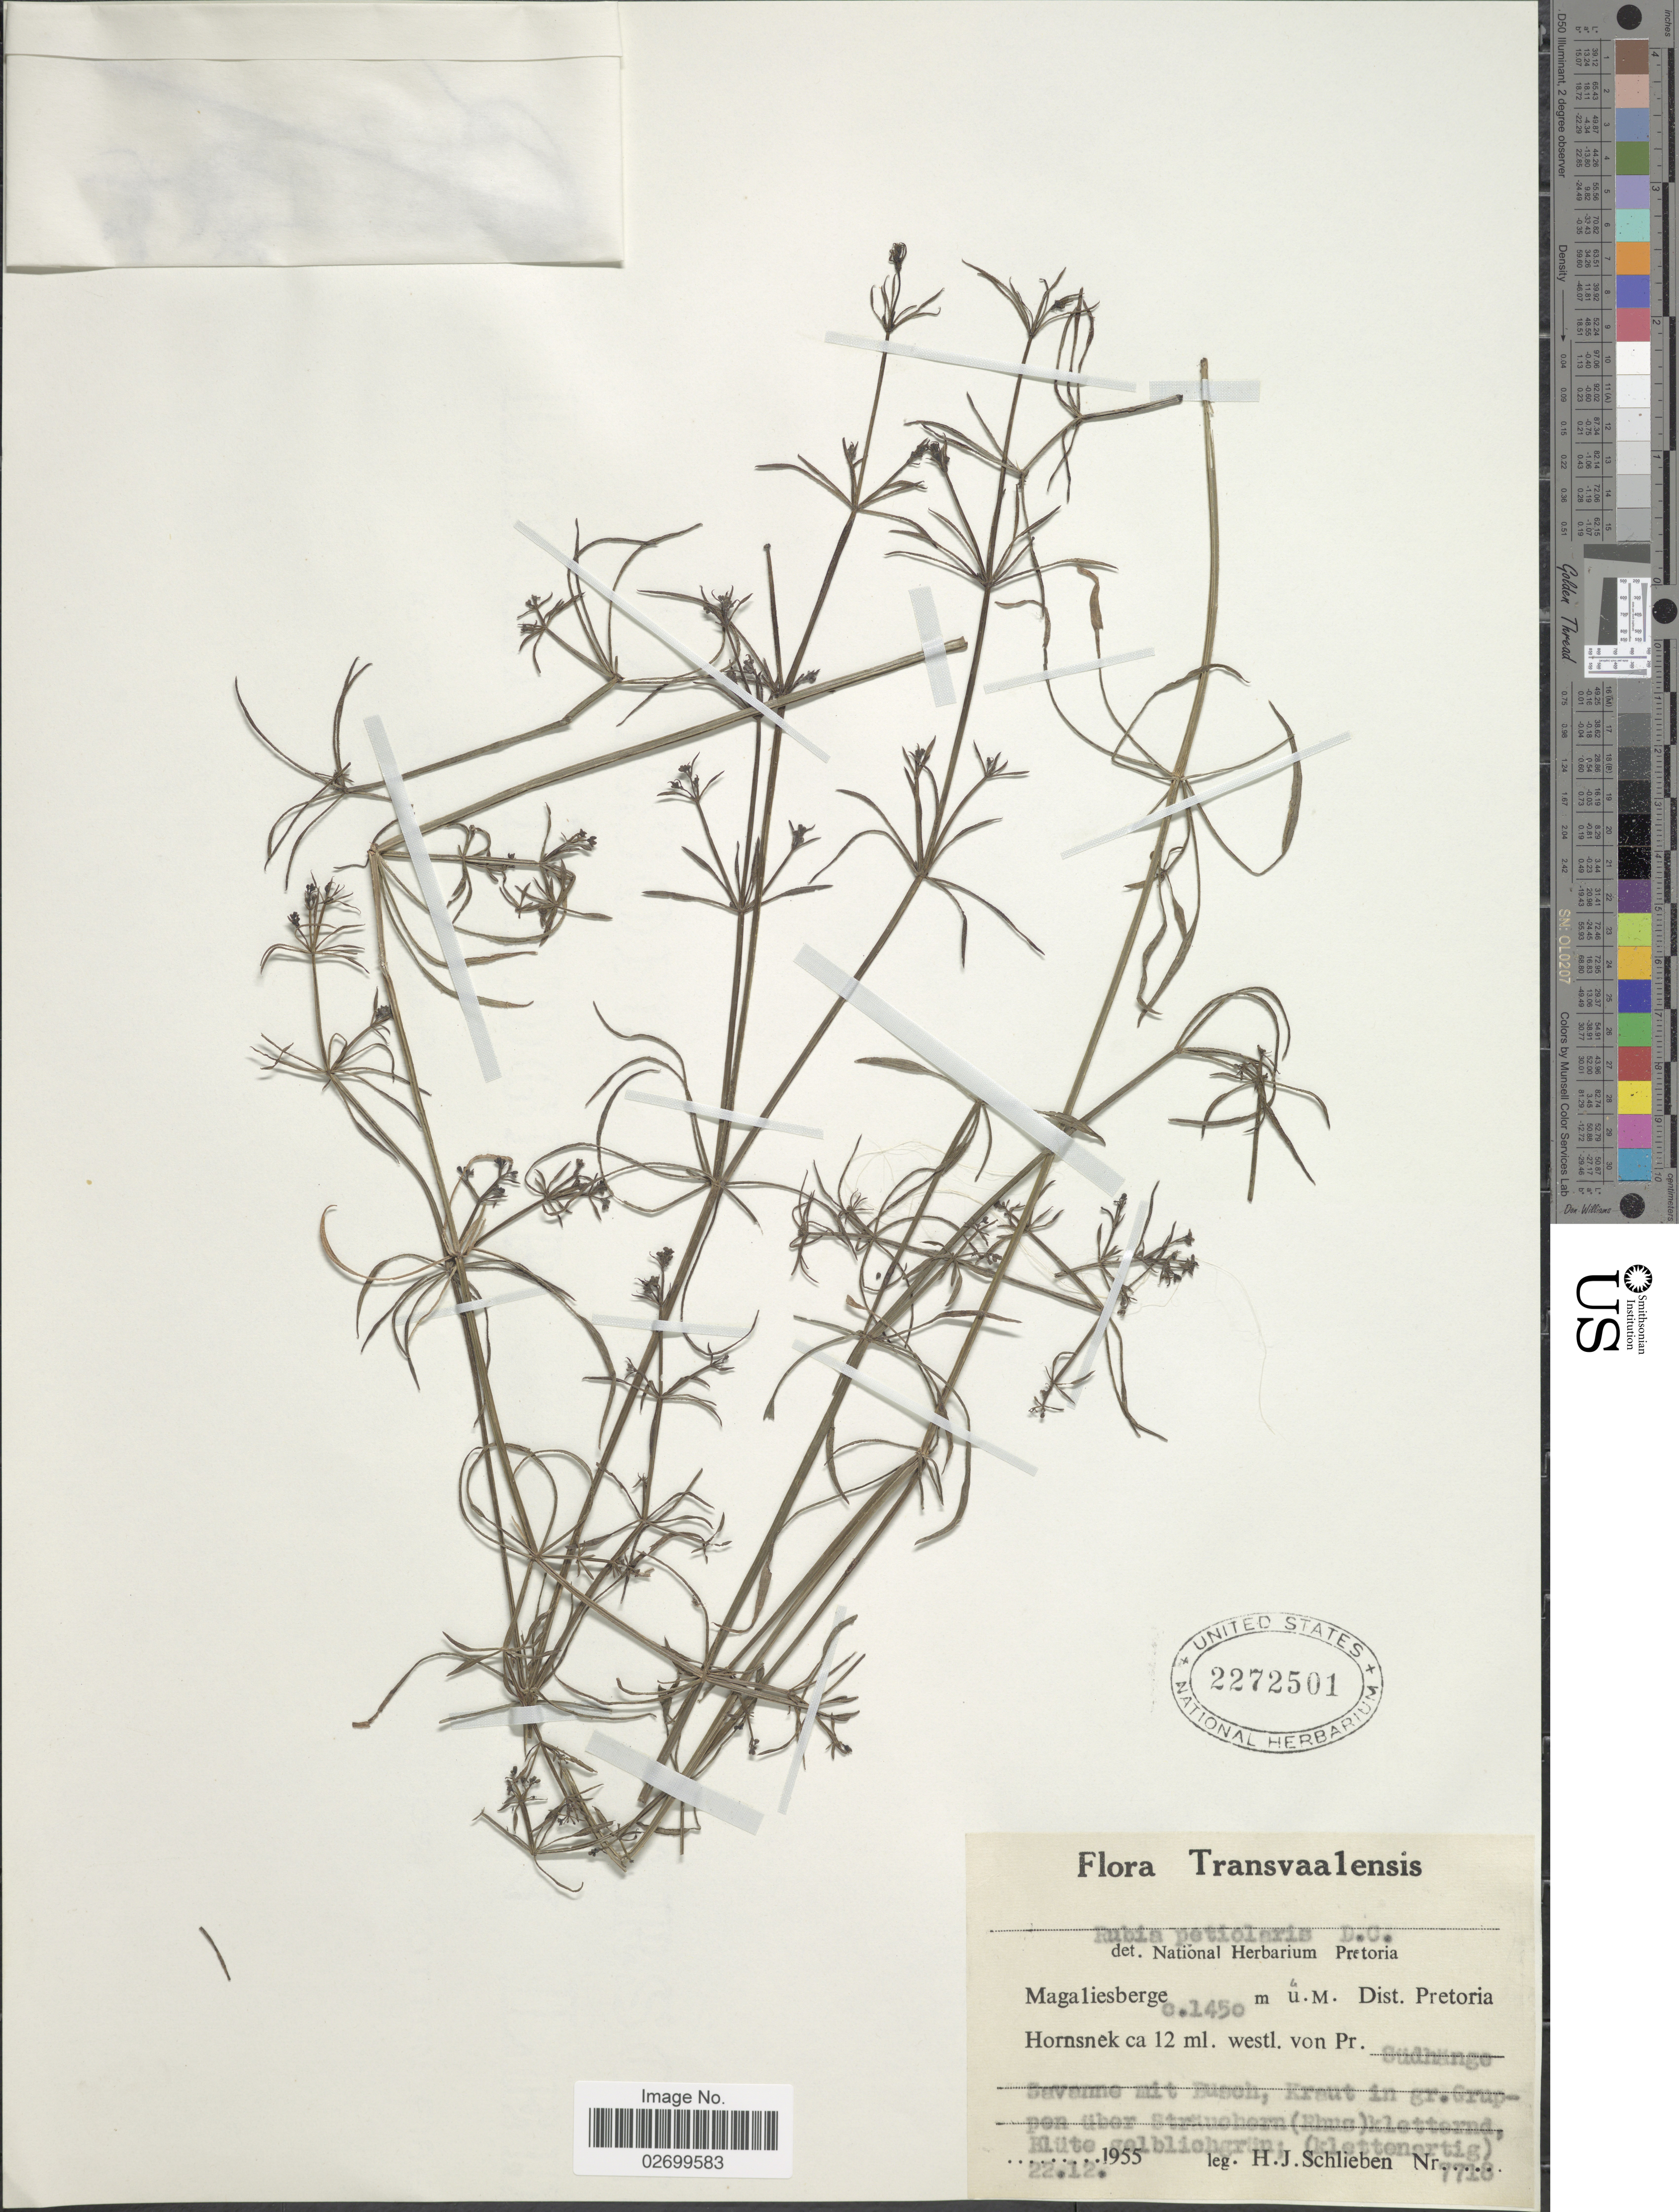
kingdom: Plantae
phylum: Tracheophyta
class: Magnoliopsida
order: Gentianales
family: Rubiaceae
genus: Rubia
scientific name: Rubia petiolaris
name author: DC.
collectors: H. J. Schlieben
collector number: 718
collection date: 1955-12-22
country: South Africa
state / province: Gauteng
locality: Tranvaalensis, Magaliesberge, Dist. Pretoria Hornsnek ca 12 ml. westl. von Pr. Sudhange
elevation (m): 1450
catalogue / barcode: US 272501